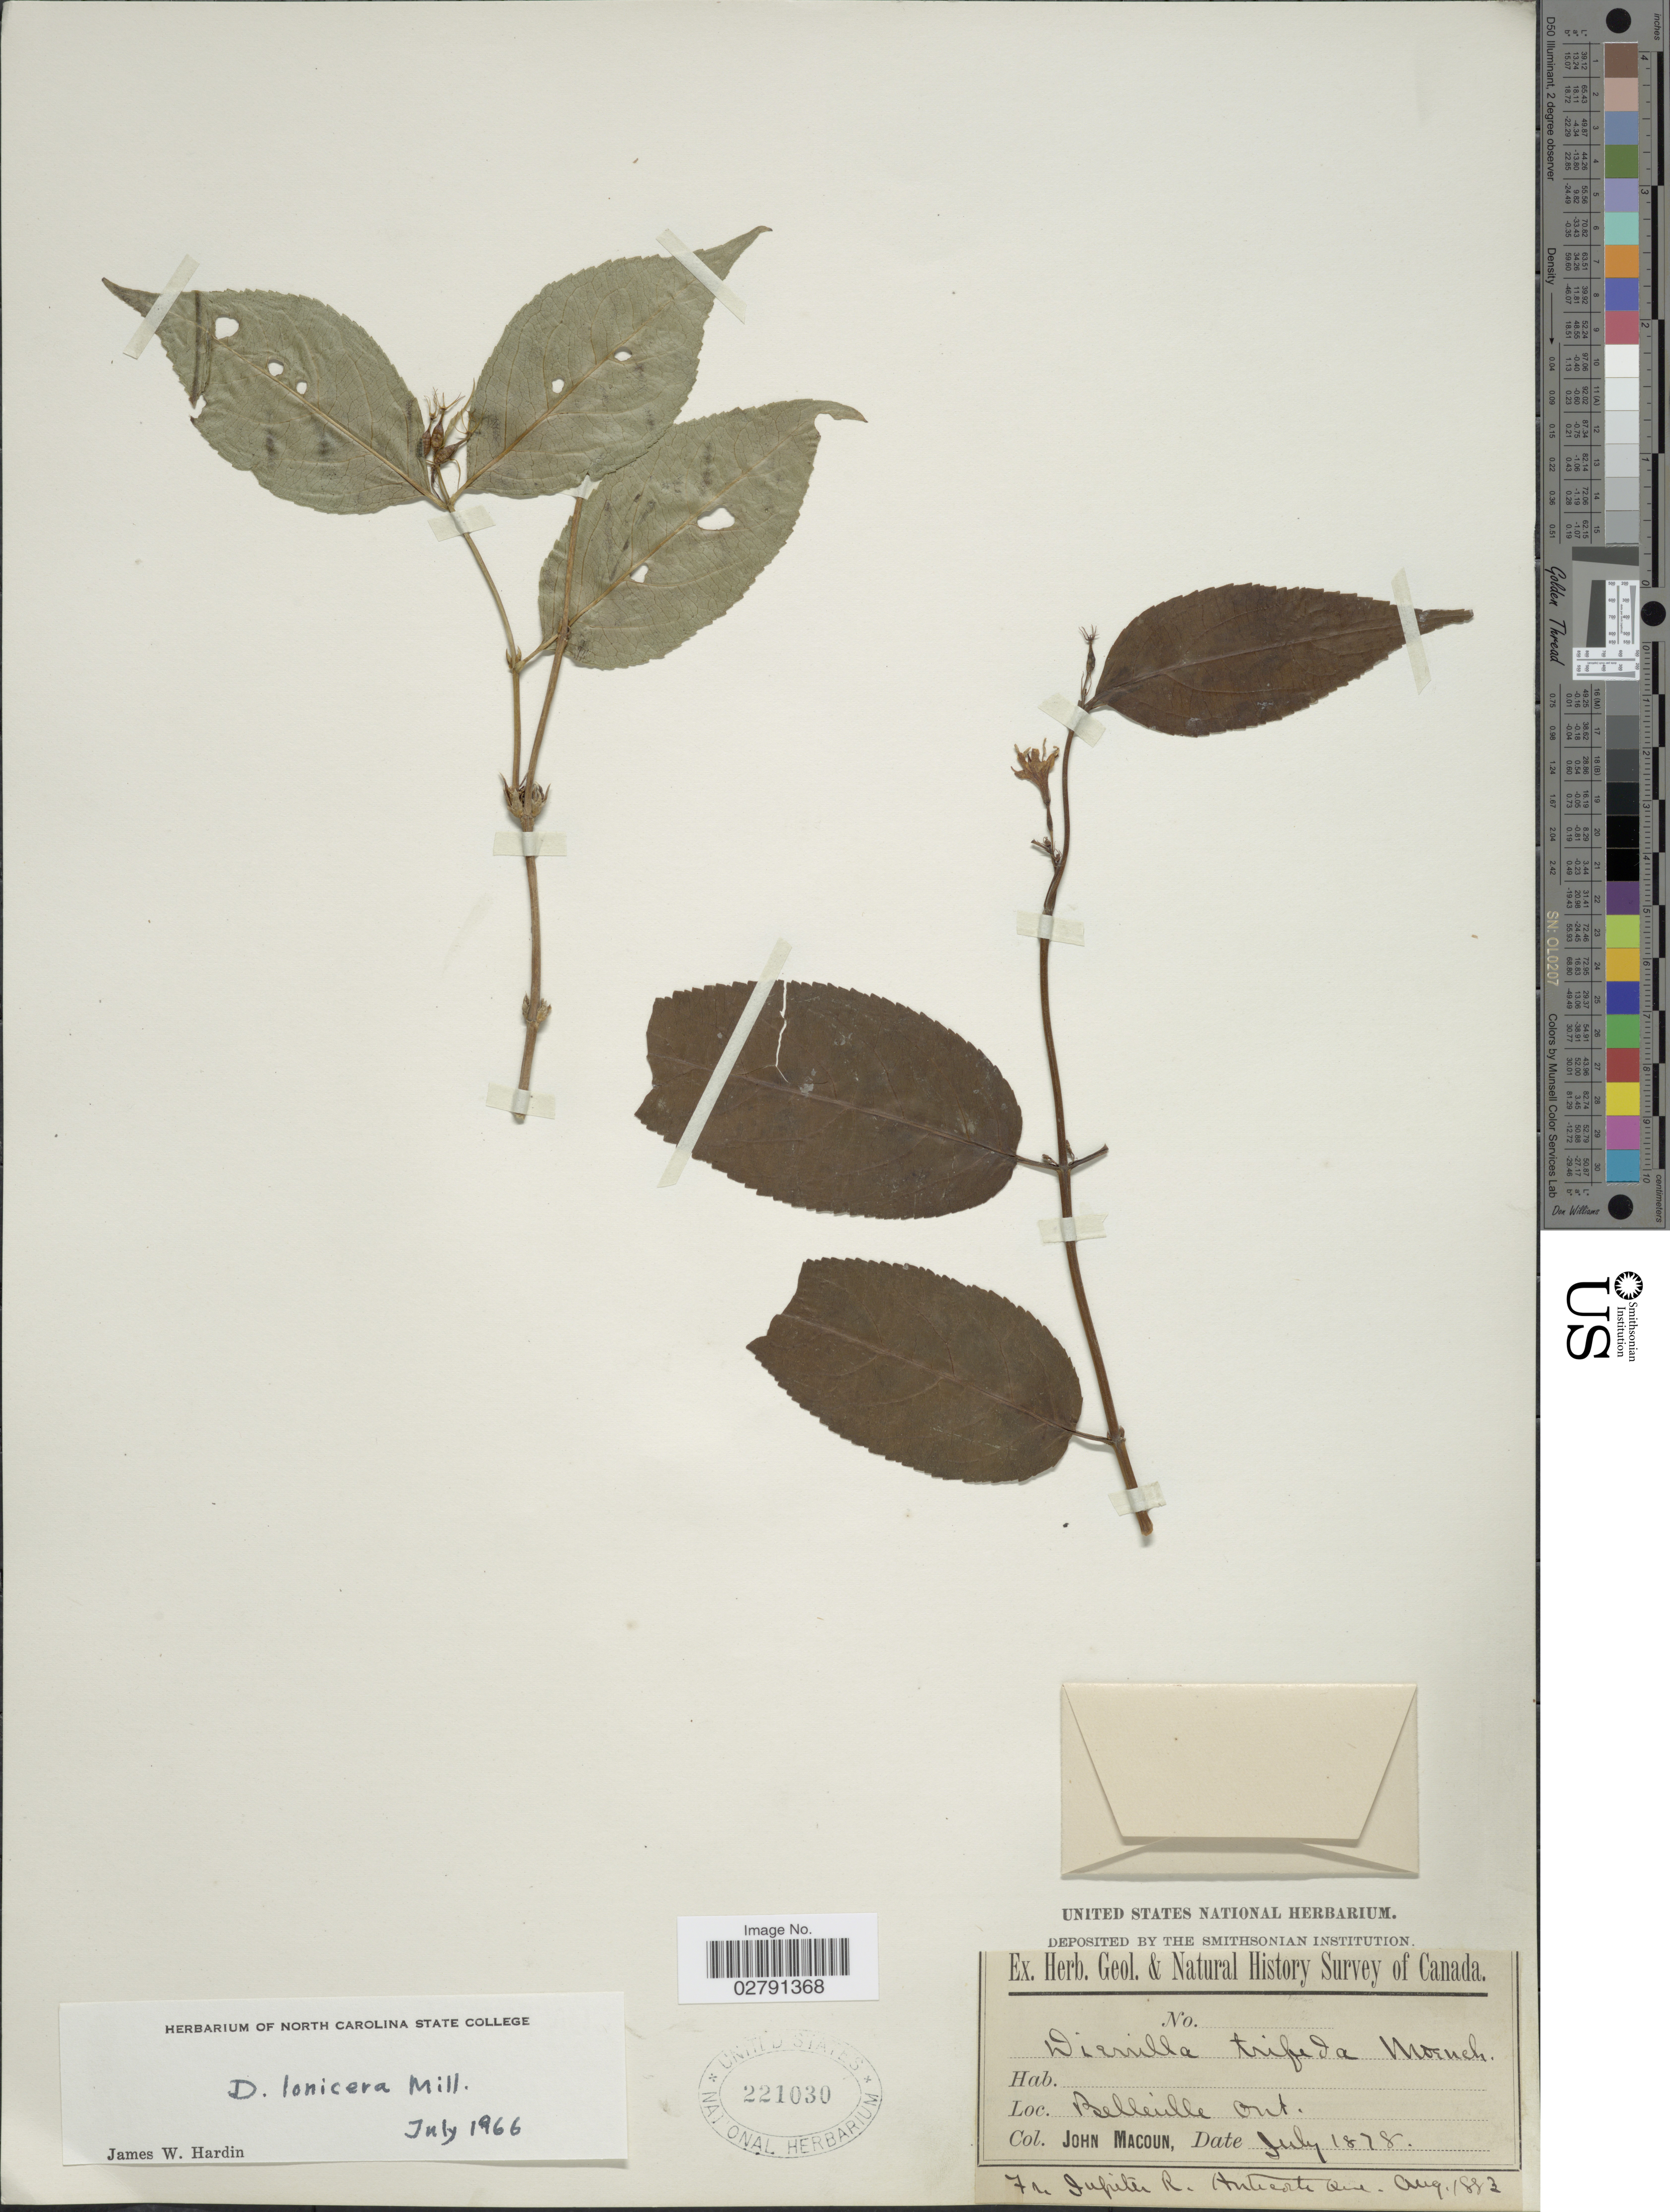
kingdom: Plantae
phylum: Tracheophyta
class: Magnoliopsida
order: Dipsacales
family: Caprifoliaceae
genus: Diervilla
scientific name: Diervilla lonicera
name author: Mill.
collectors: J. Macoun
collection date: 1878-07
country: Canada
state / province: Ontario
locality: Belleville, Ont.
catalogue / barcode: US 221030